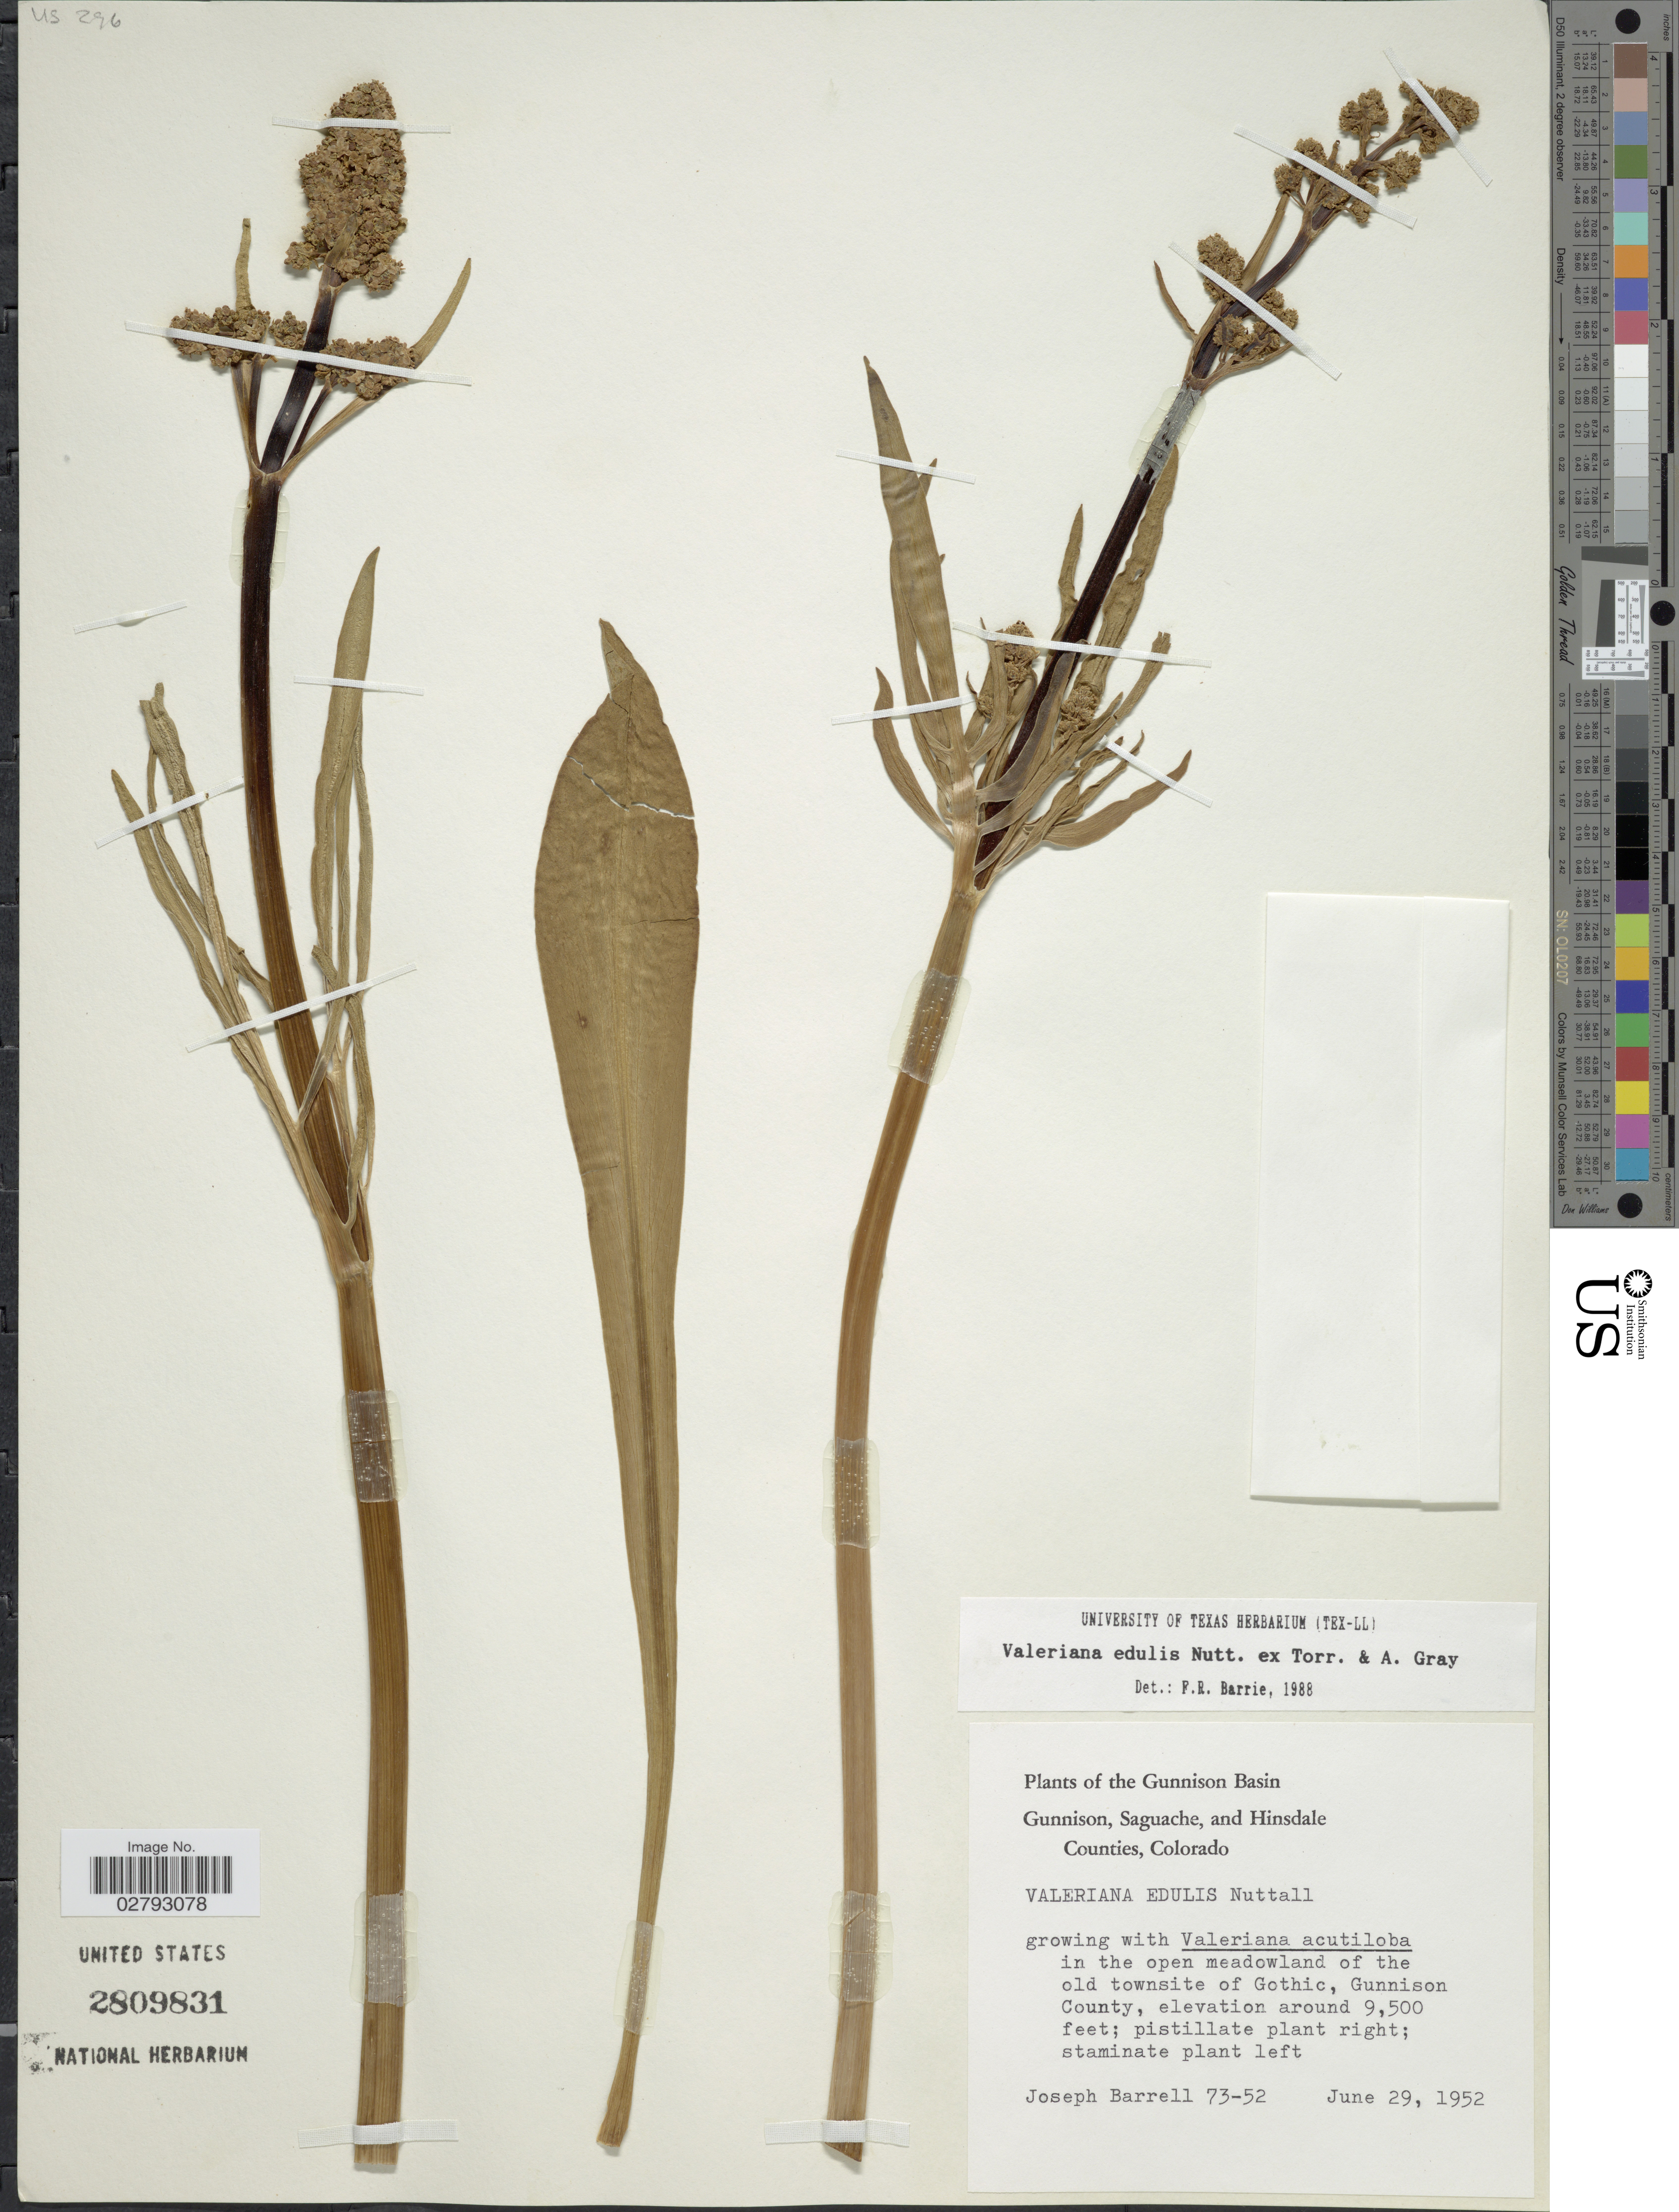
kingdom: Plantae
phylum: Tracheophyta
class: Magnoliopsida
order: Dipsacales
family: Caprifoliaceae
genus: Valeriana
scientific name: Valeriana edulis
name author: Nutt.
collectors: J. Barrell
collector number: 73-52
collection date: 1952-06-29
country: United States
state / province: Colorado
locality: Gunnison Basin, Gunnison, in the open meadowland of the old townsite of Gothic, Gunnison County.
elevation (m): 2896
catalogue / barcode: US 2809831